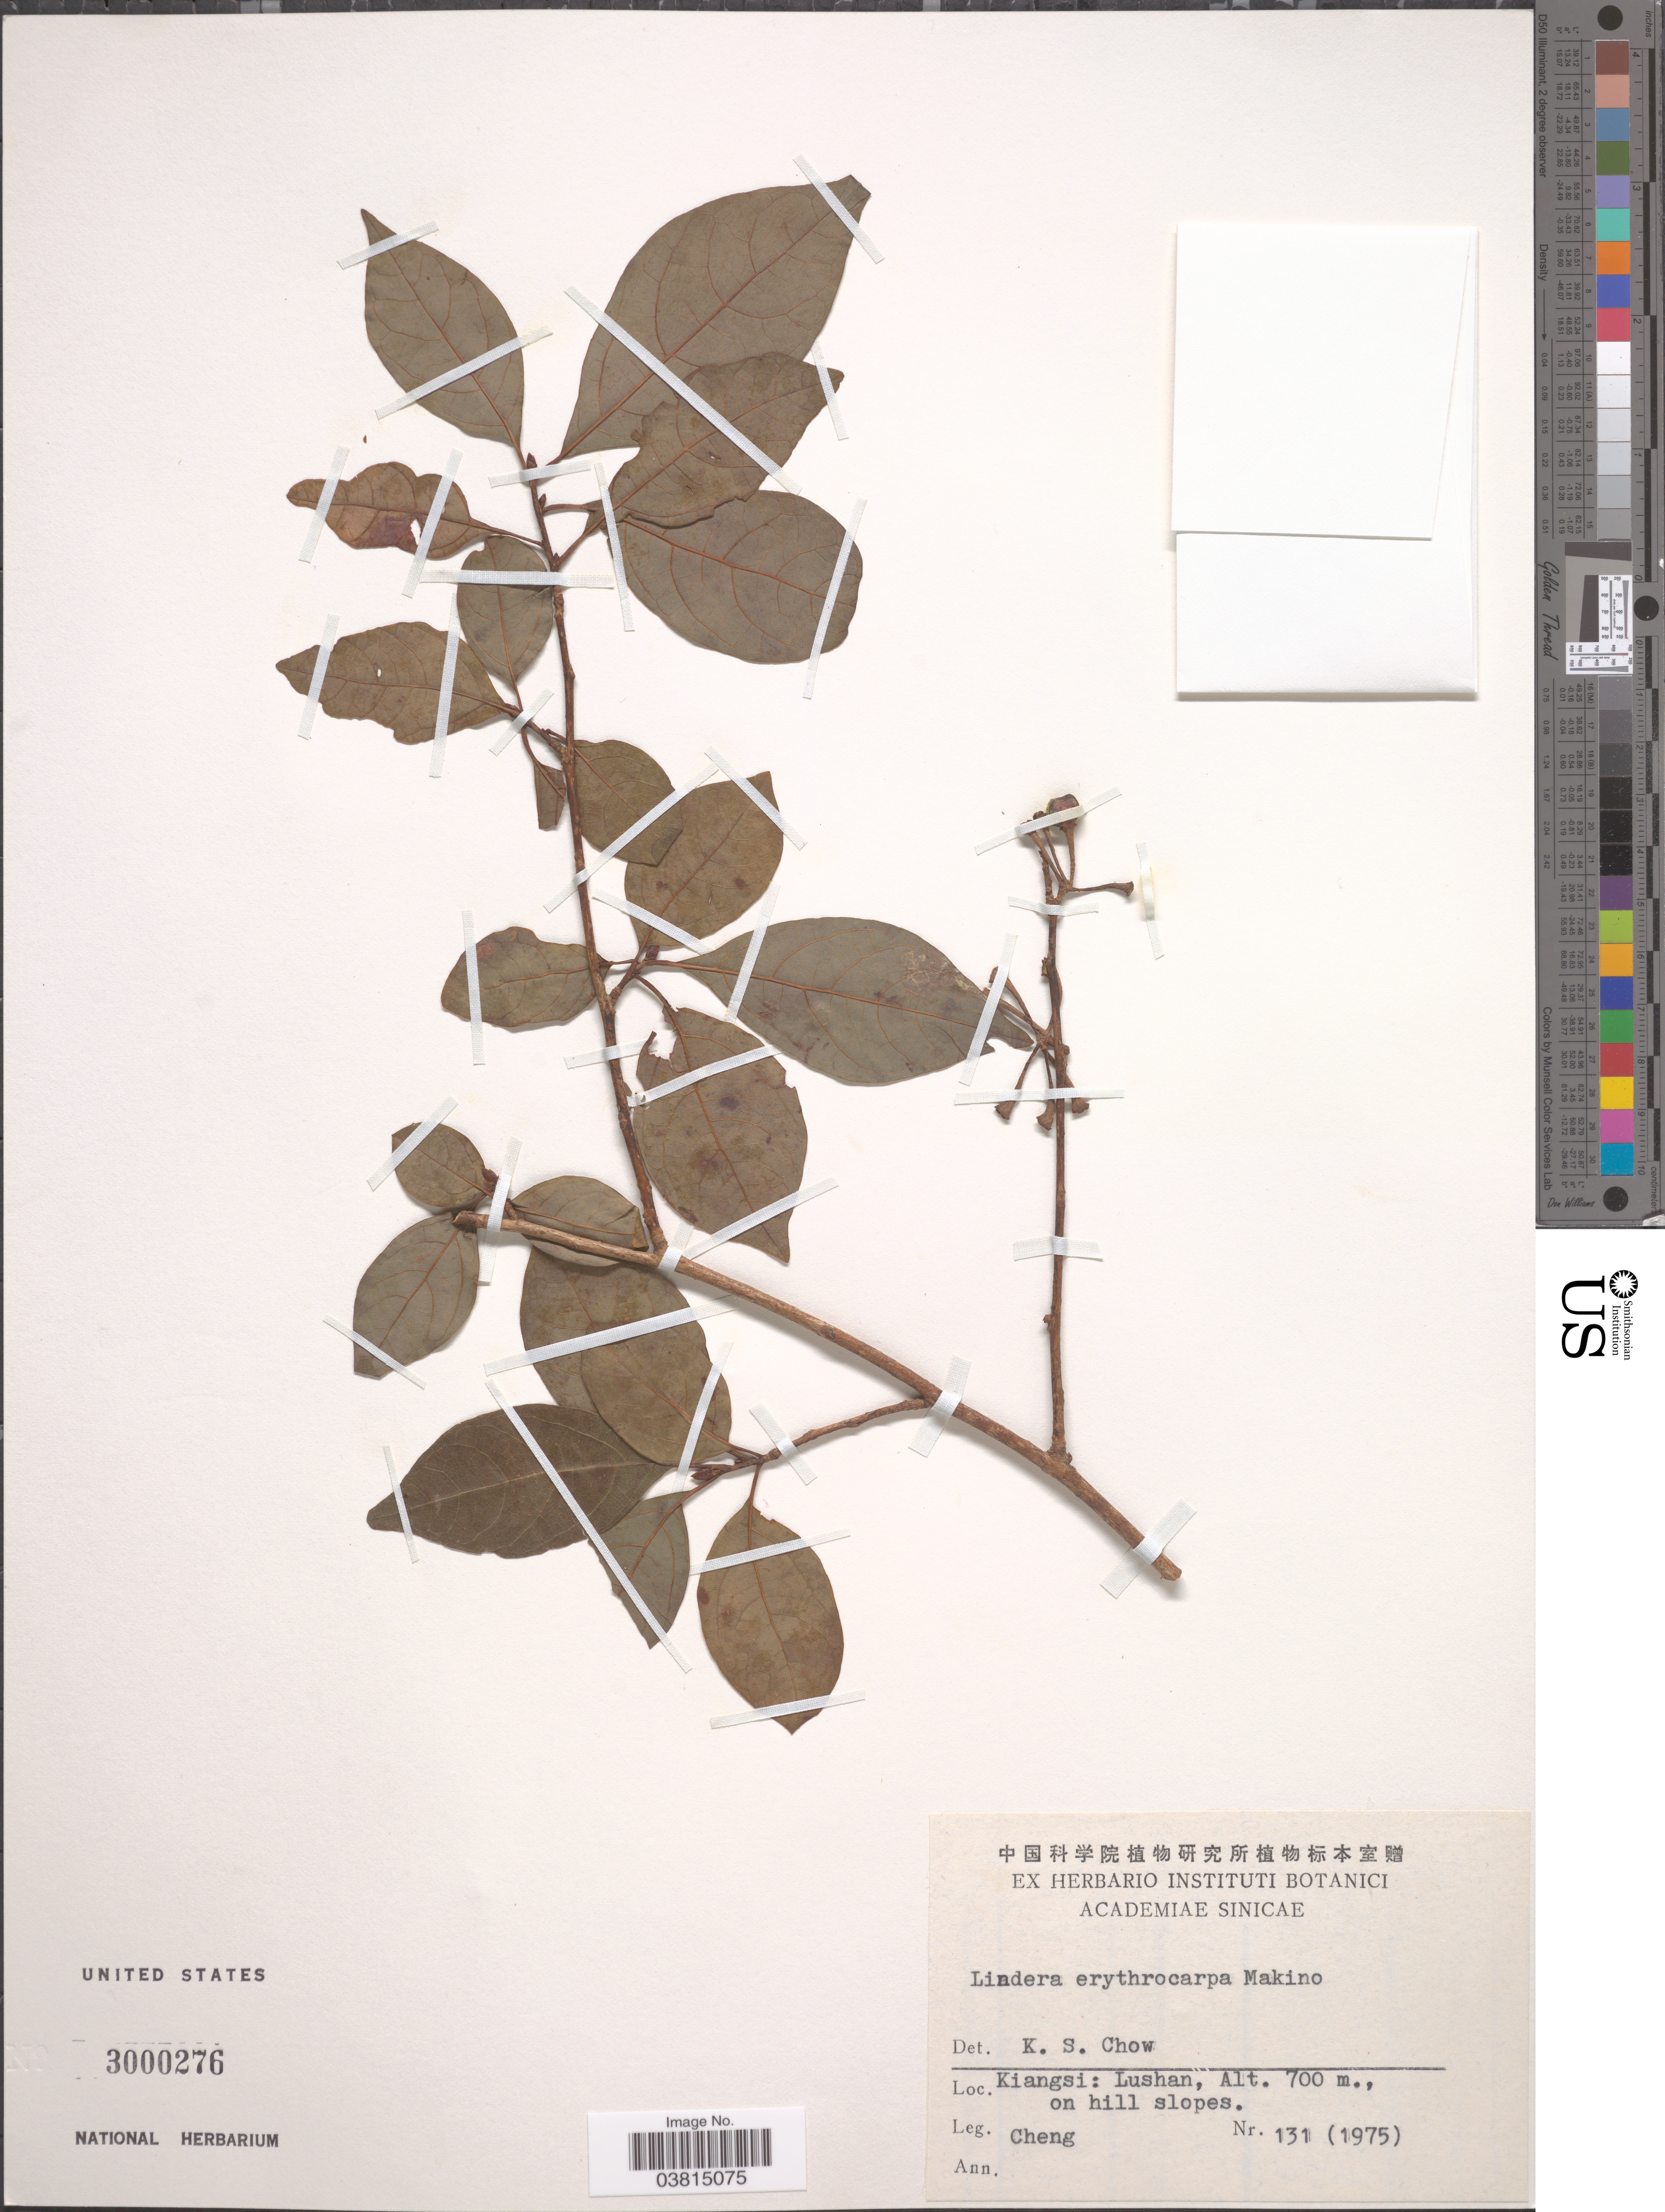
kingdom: Plantae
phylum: Tracheophyta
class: Magnoliopsida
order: Laurales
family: Lauraceae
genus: Lindera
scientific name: Lindera erythrocarpa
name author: Makino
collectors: -. Cheng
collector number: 131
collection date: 1975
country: China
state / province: Jiangxi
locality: Kiangsi: Lushan, on hill slopes.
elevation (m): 700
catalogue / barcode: US 3000276